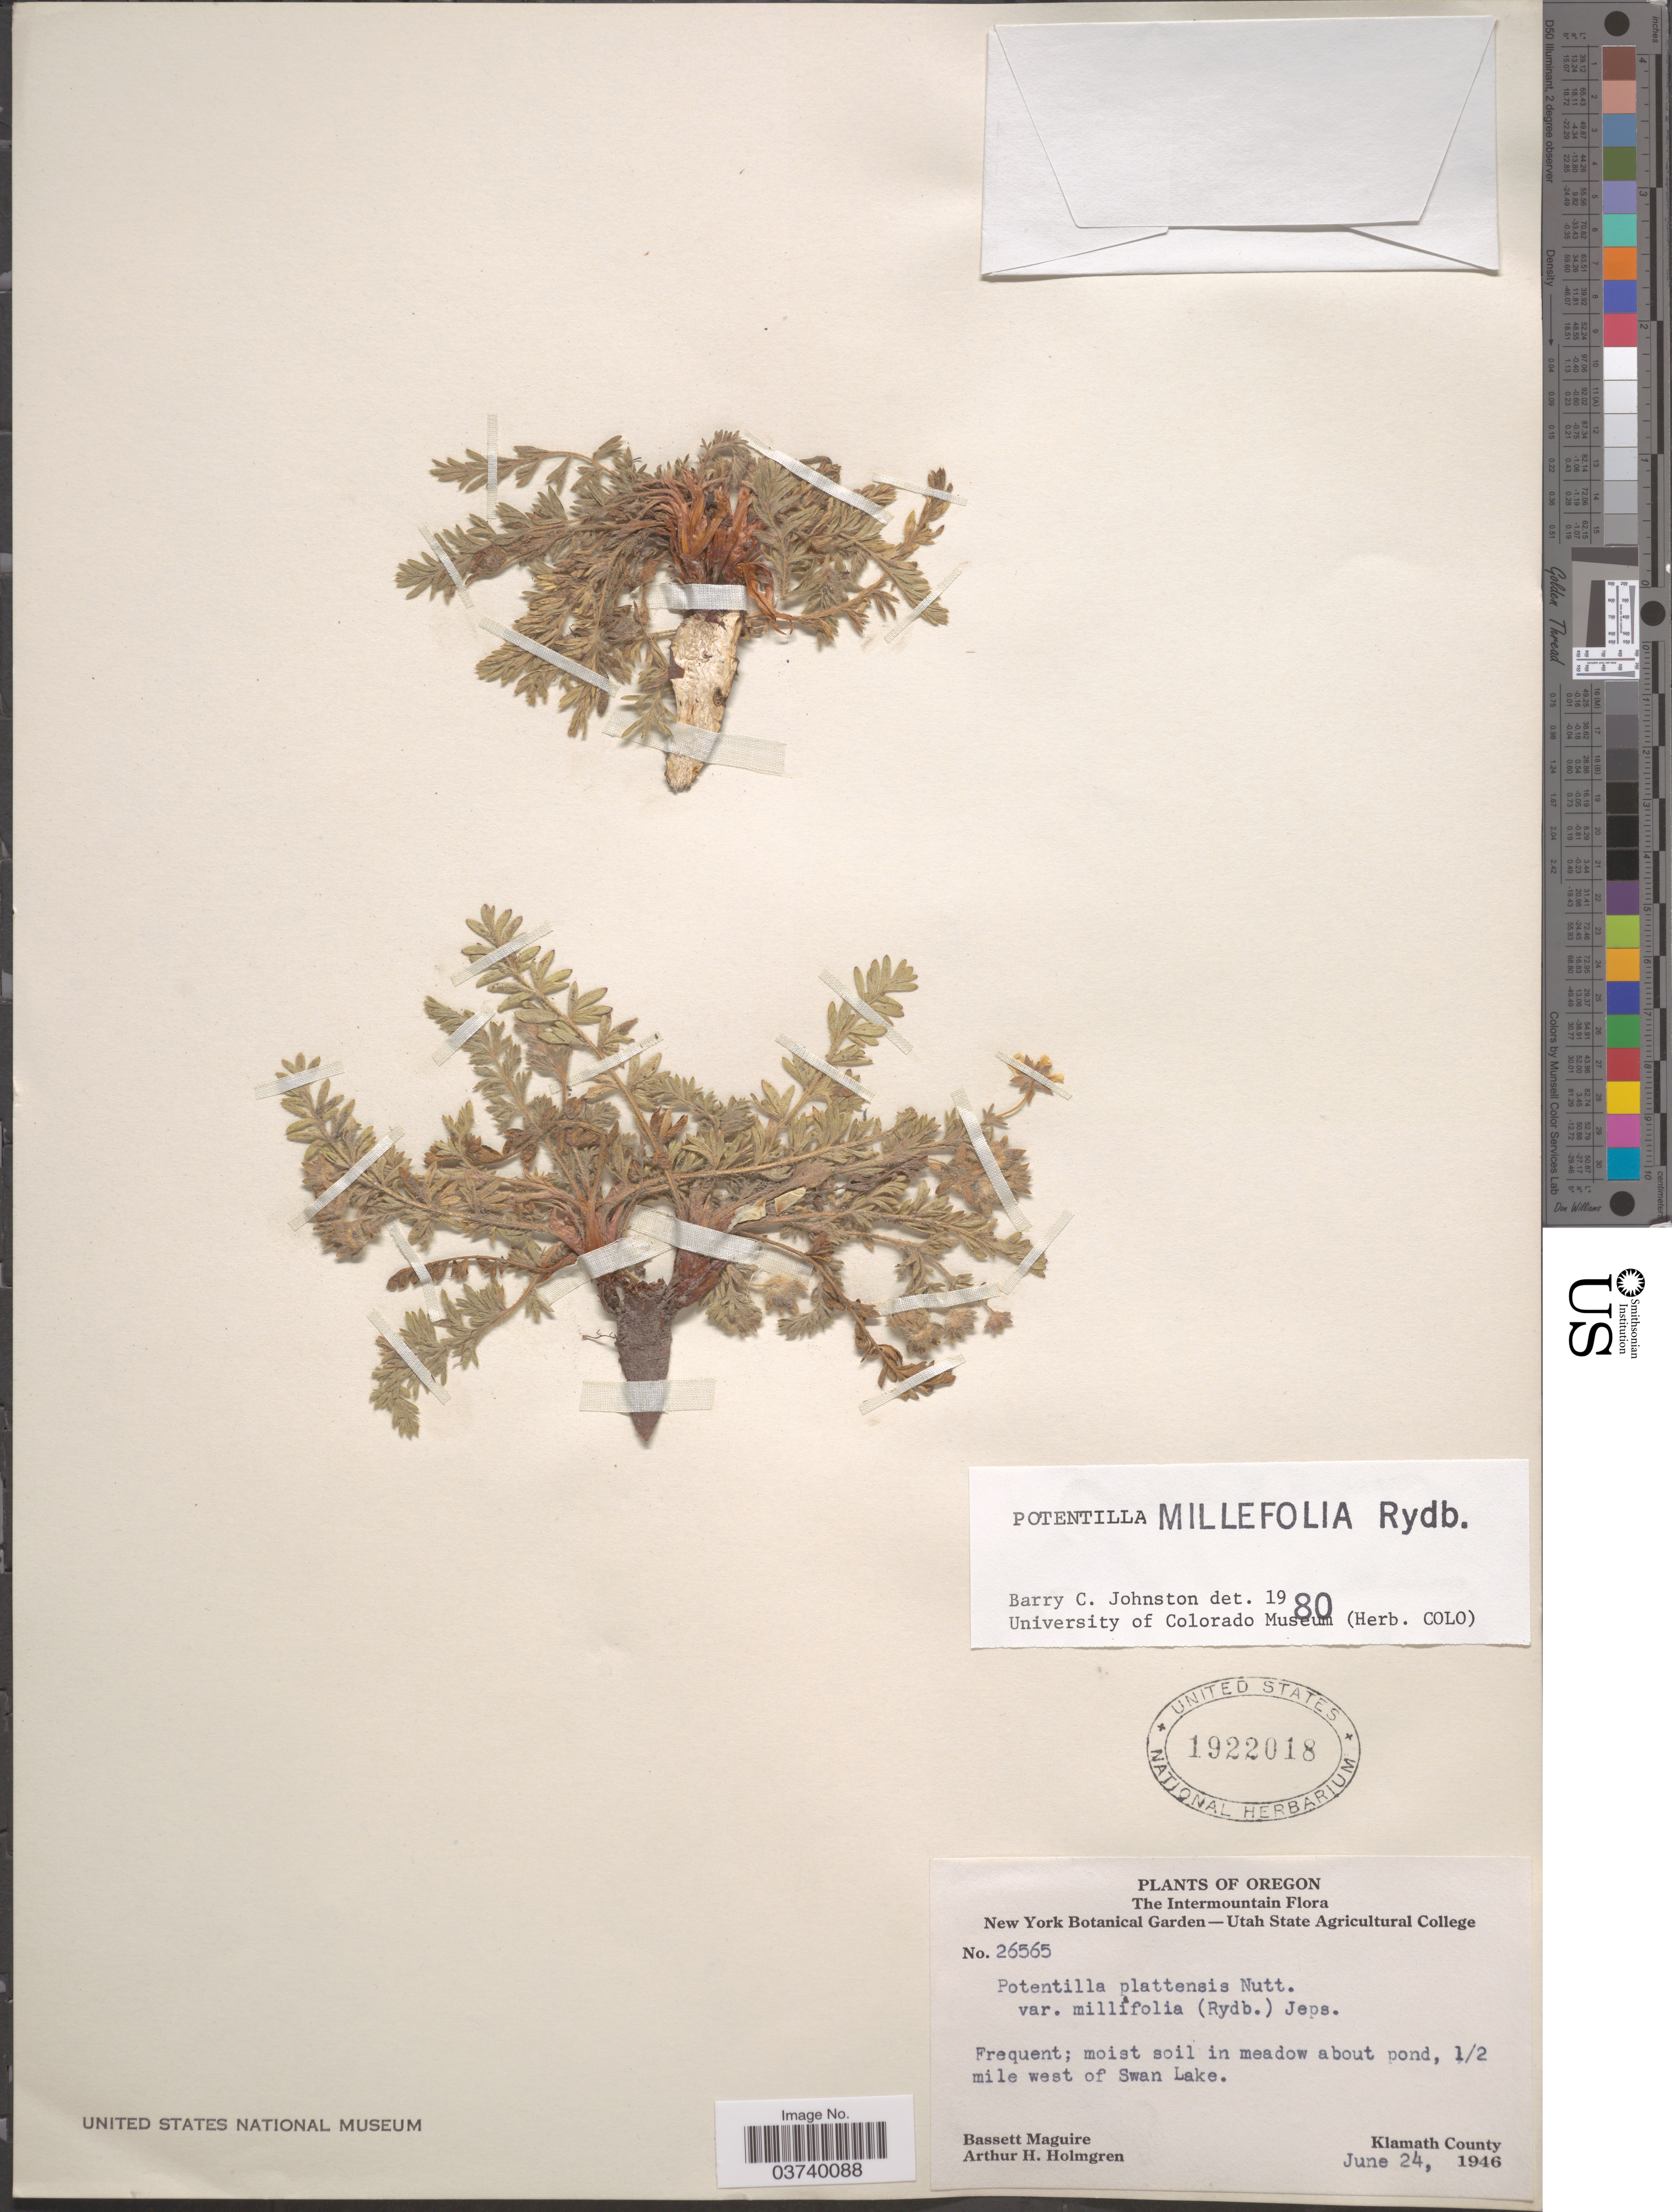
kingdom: Plantae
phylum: Tracheophyta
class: Magnoliopsida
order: Rosales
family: Rosaceae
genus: Potentilla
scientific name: Potentilla millefolia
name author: Rydb.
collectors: B. Maguire & A. H. Holmgren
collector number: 26565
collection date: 1946-06-24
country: United States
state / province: Oregon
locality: The Intermountain. In meadow about pond, 1/2 mile west of Swan Lake. Klamath County.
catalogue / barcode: US 1922018